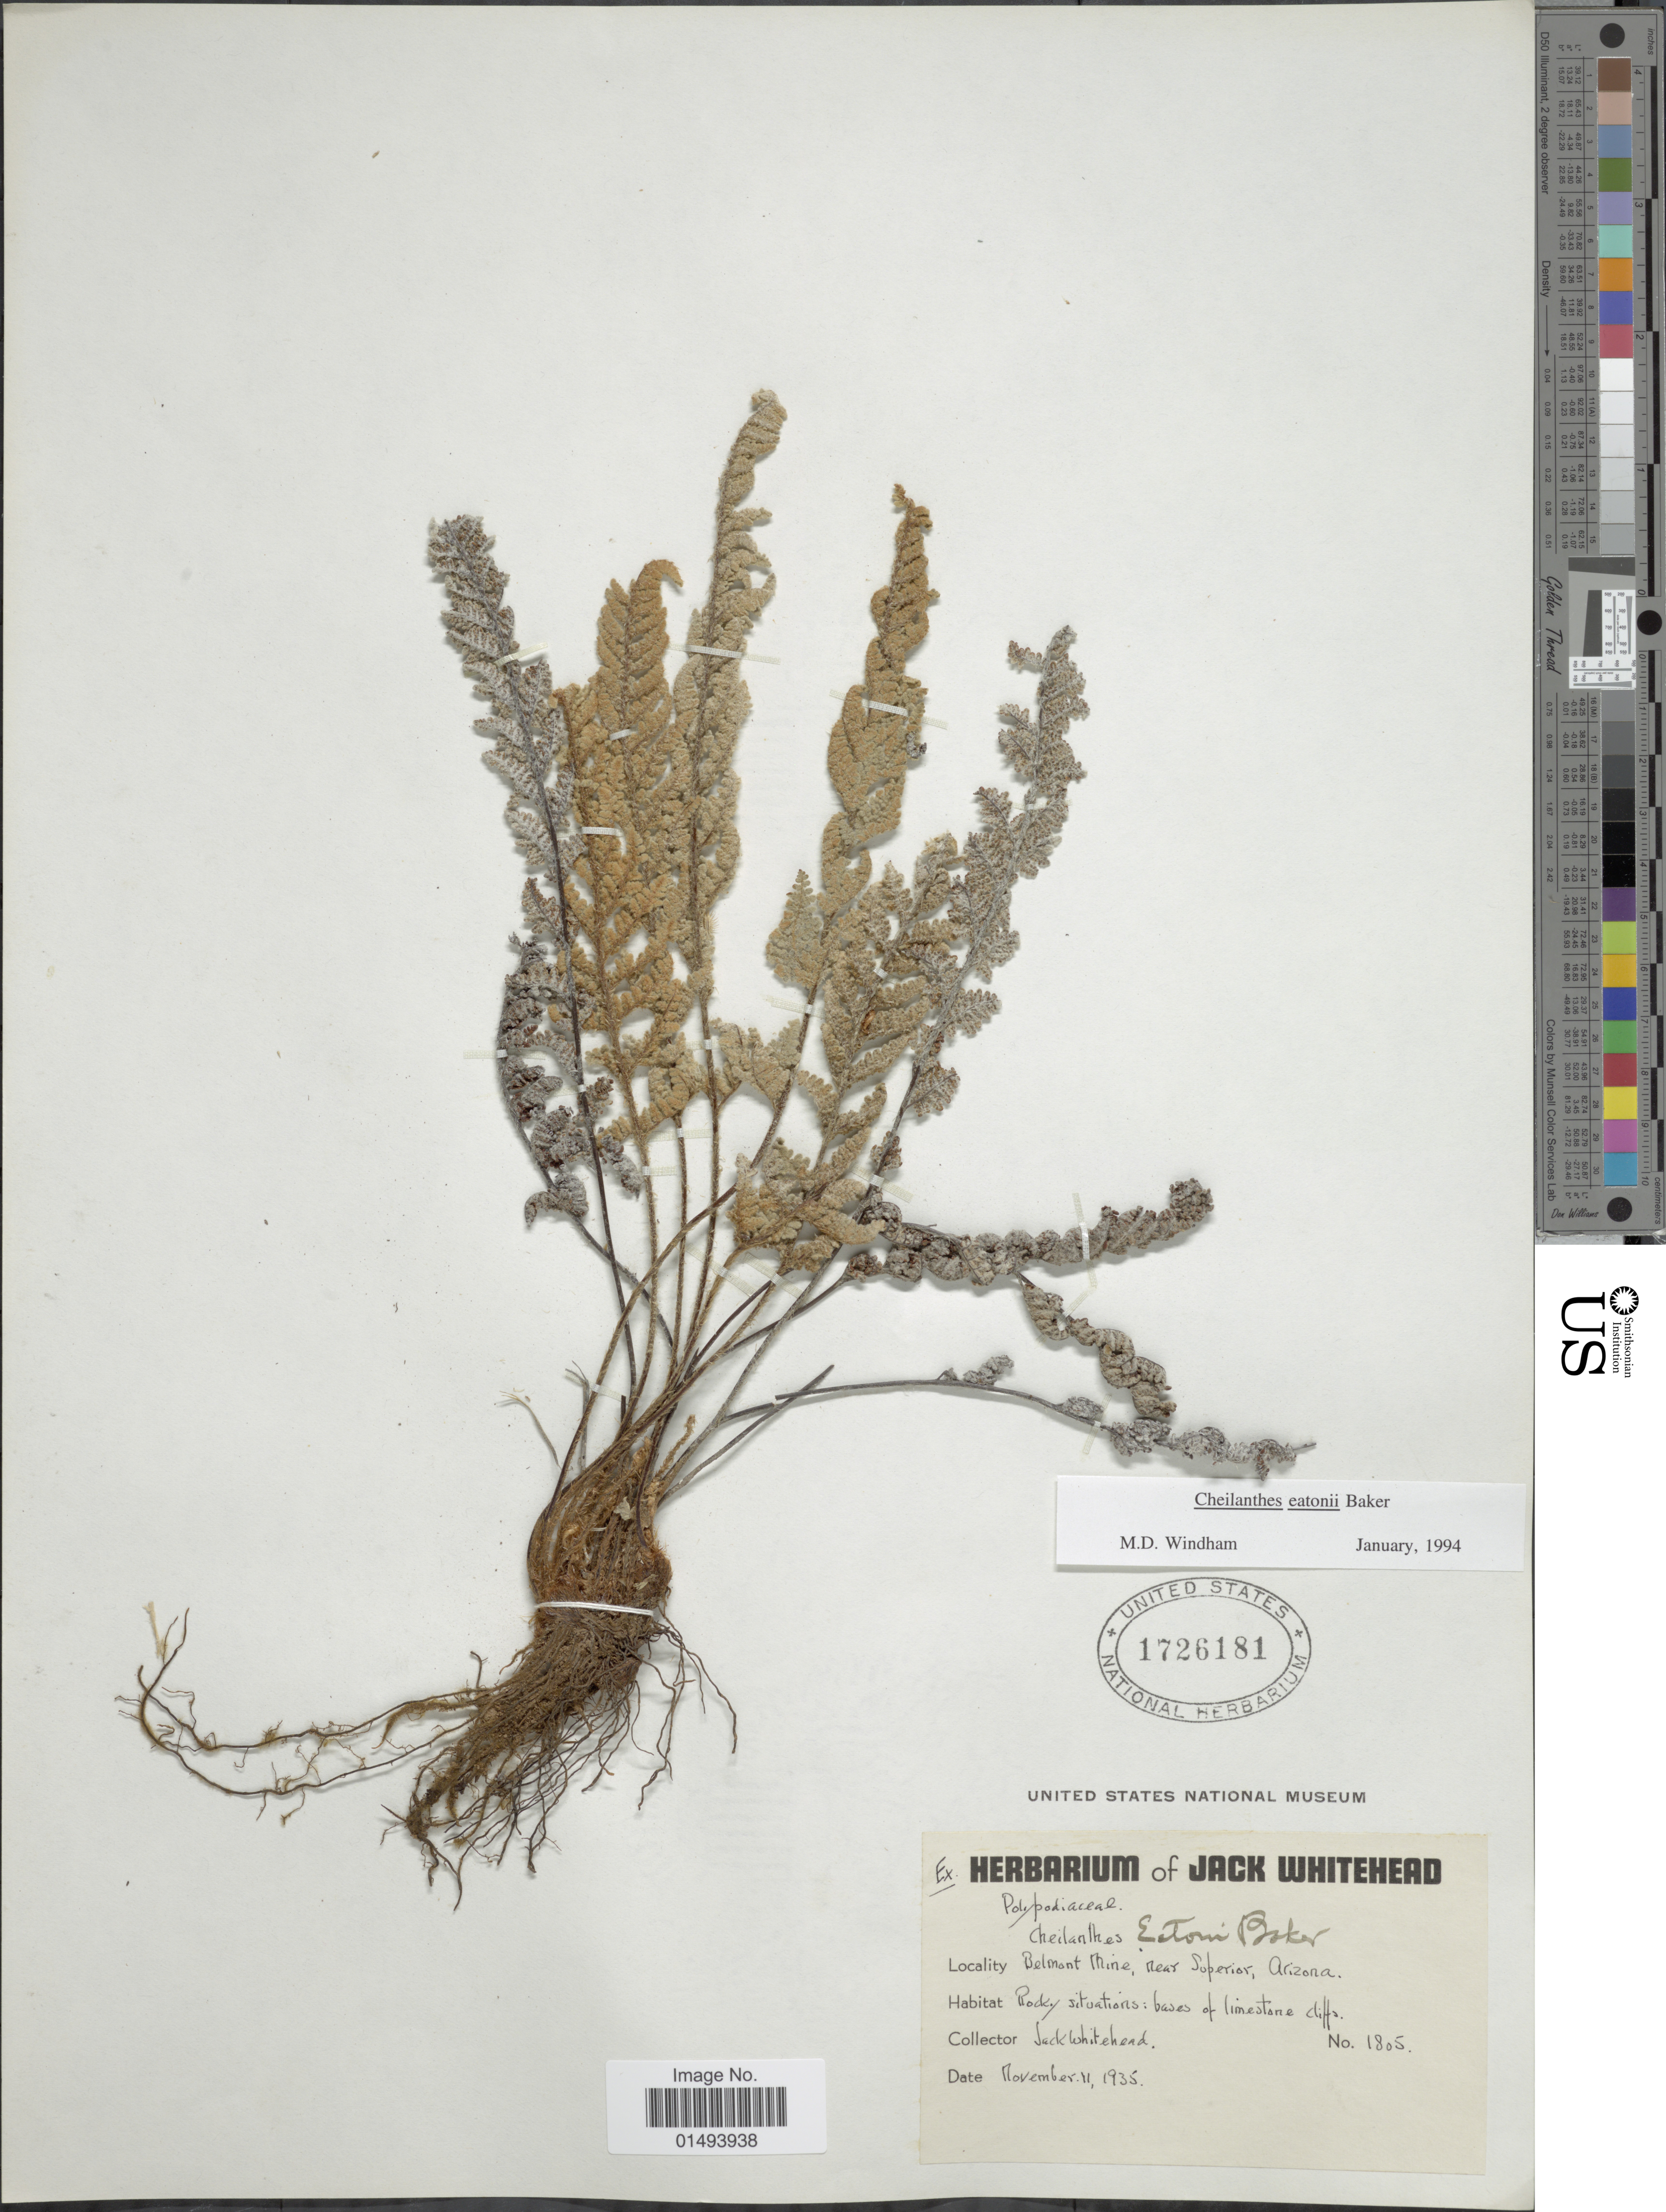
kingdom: Plantae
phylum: Tracheophyta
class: Polypodiopsida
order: Polypodiales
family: Pteridaceae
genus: Myriopteris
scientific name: Myriopteris rufa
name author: Fée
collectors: J. Whitehead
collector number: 1805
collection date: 1935-11-11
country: United States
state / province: Arizona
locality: Belmont Mine, near Soperior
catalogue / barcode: US 1726181